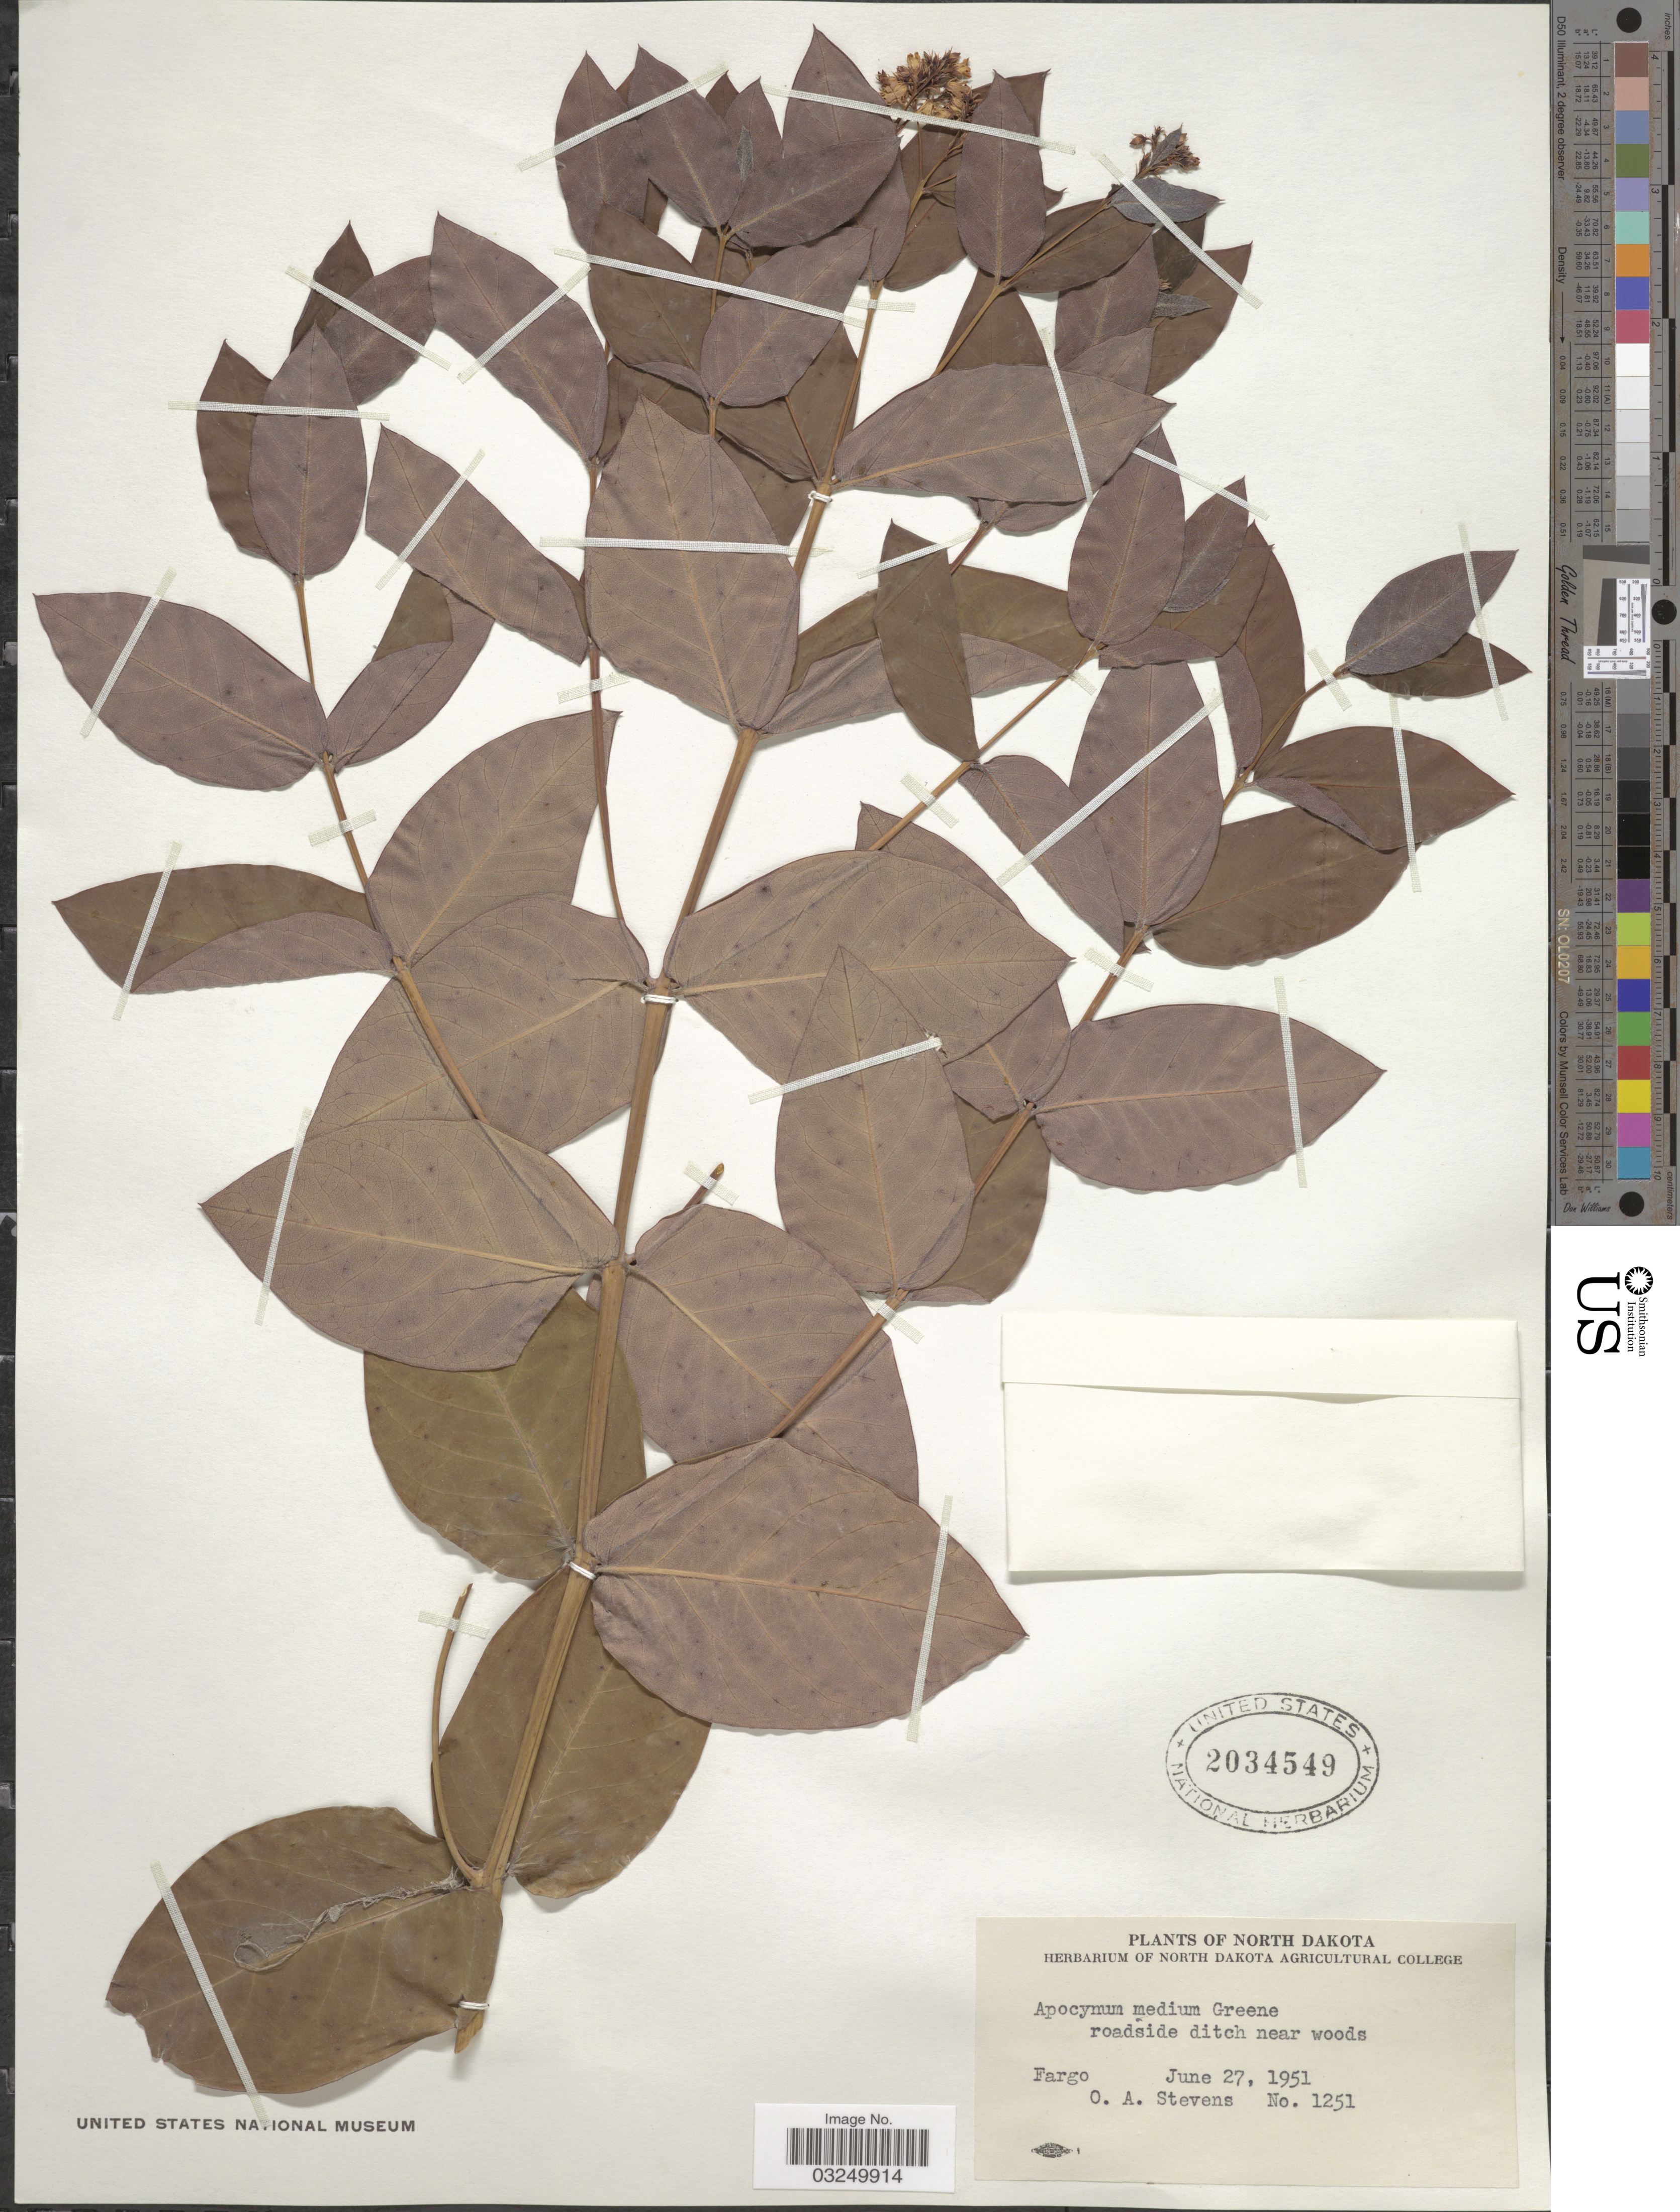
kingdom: Plantae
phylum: Tracheophyta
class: Magnoliopsida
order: Gentianales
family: Apocynaceae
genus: Apocynum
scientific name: Apocynum medium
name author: Greene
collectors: O. A. Stevens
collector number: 1251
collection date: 1951-06-27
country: United States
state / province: North Dakota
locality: Fargo.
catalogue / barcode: US 2034549